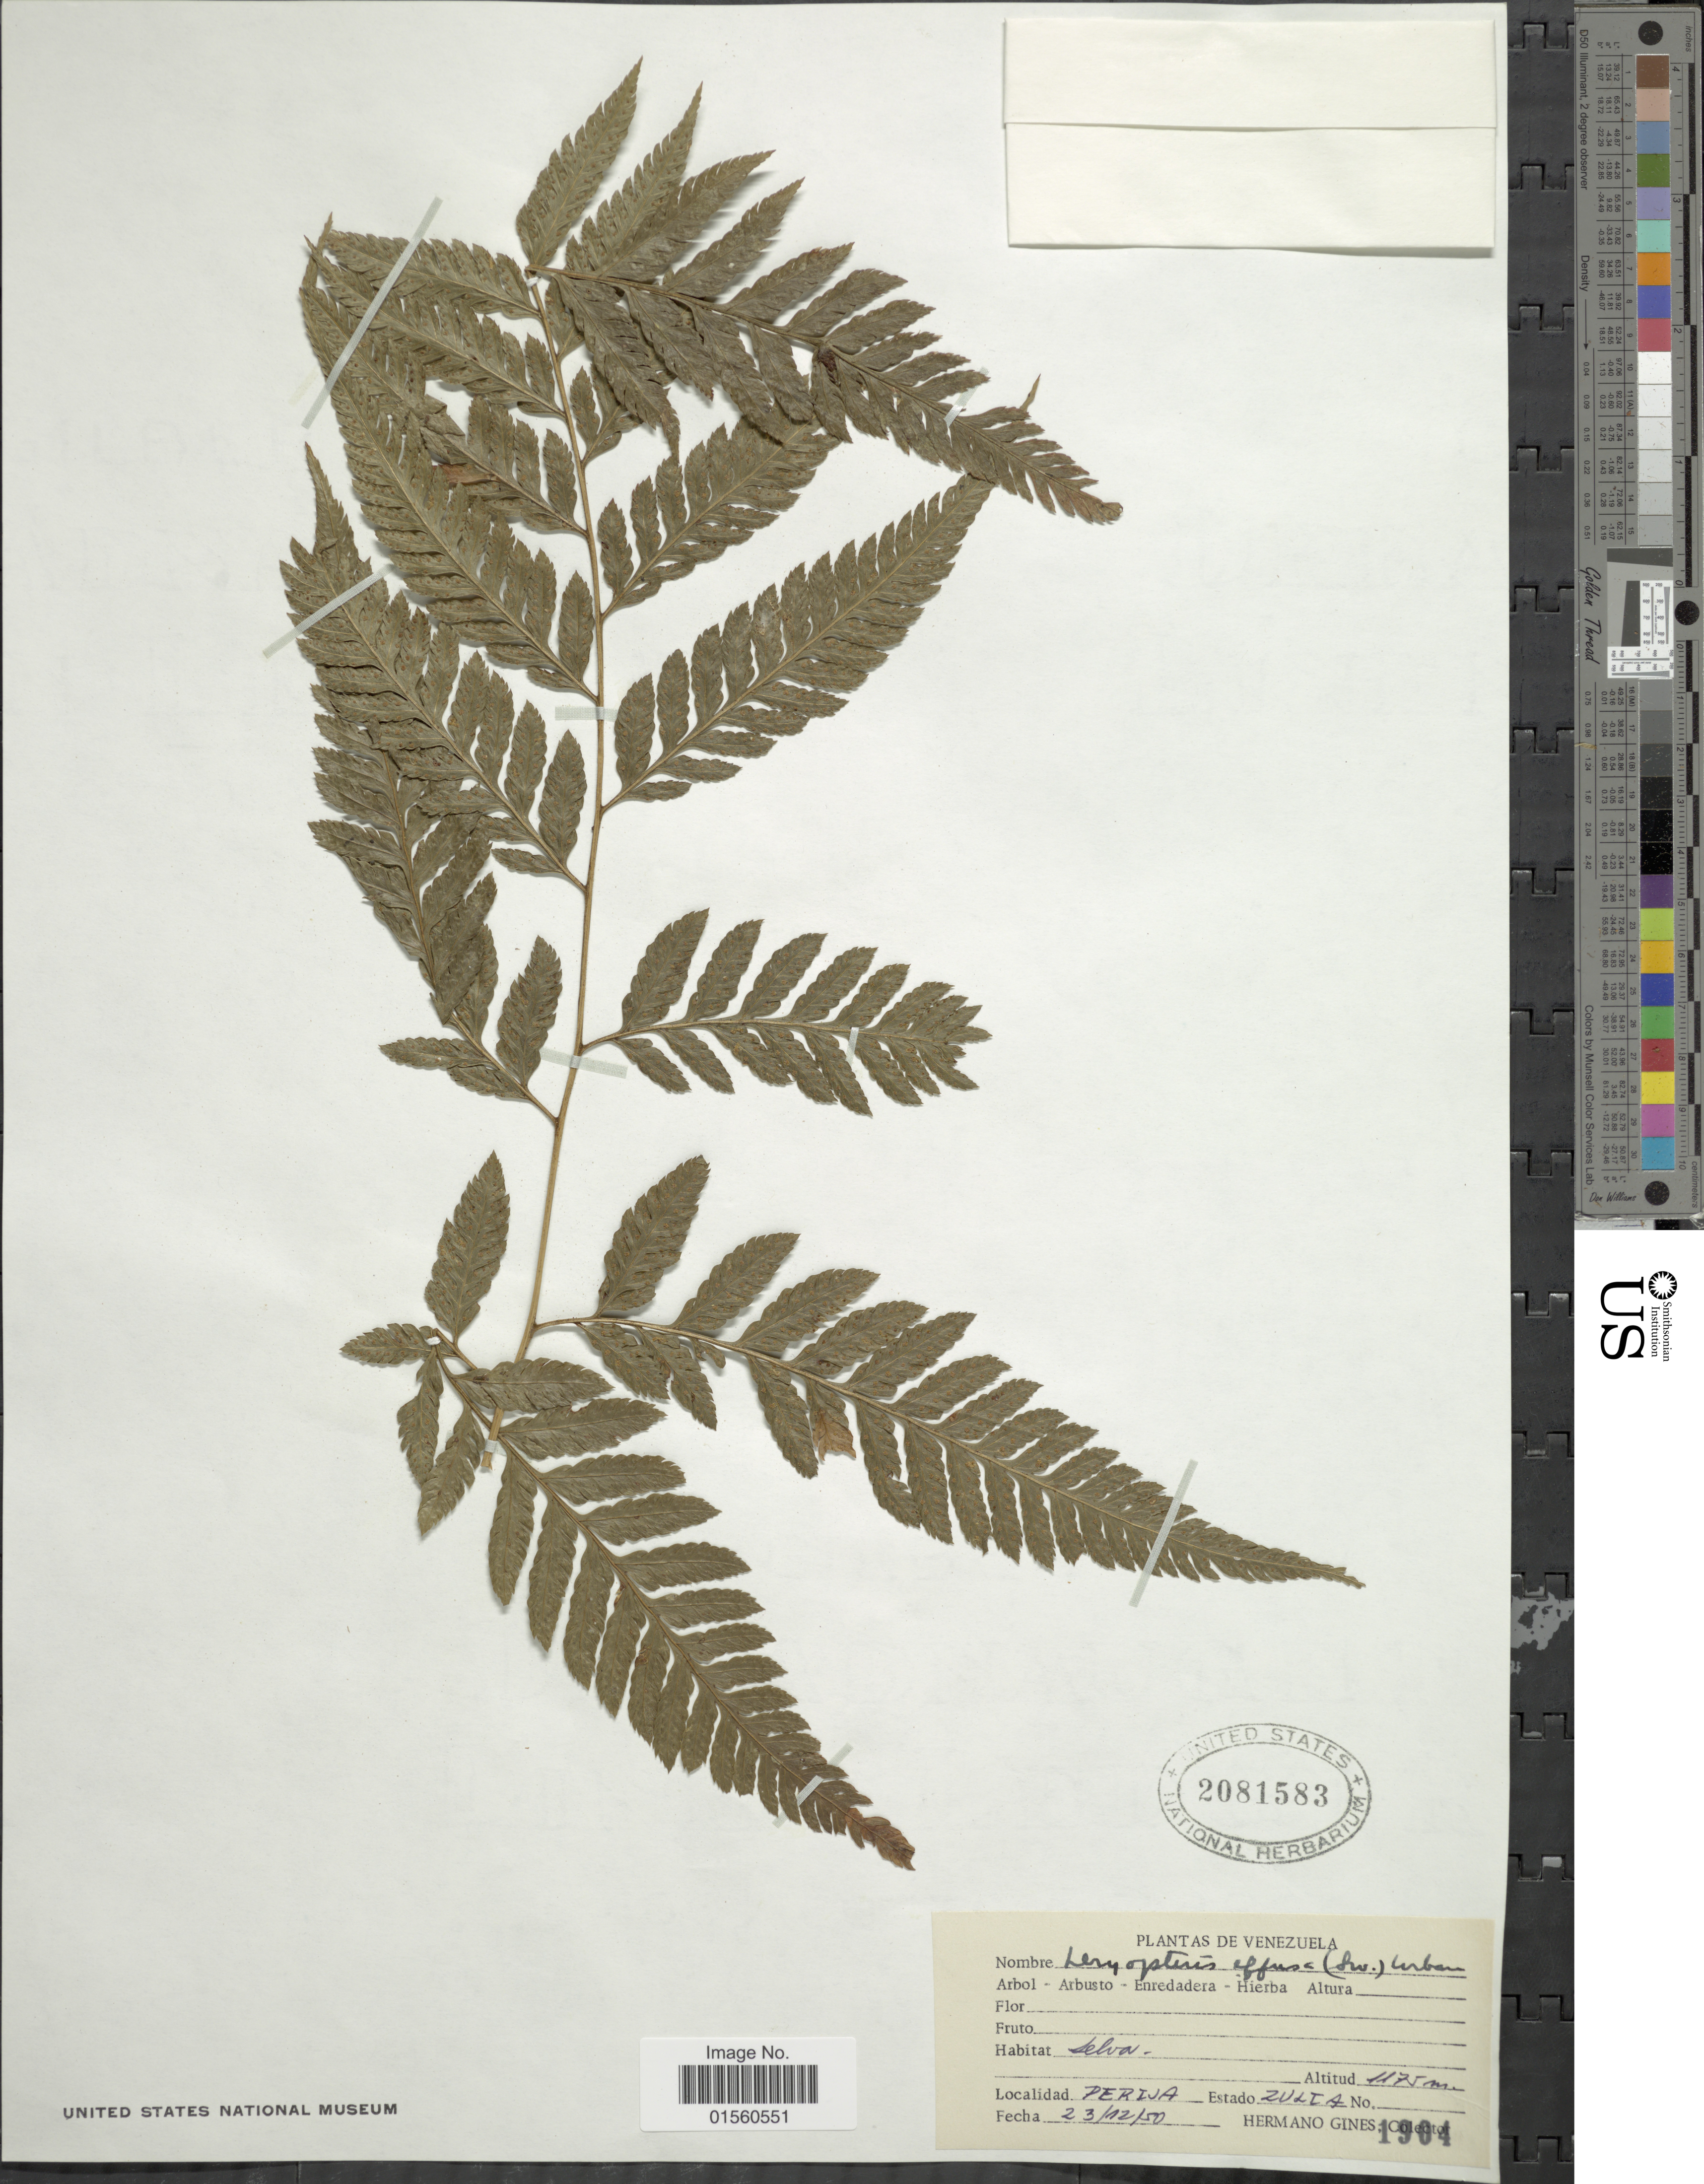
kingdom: Plantae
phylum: Tracheophyta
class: Polypodiopsida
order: Polypodiales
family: Dryopteridaceae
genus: Parapolystichum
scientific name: Parapolystichum effusum var. effusum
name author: (Sw.) Ching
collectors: Bro. Gines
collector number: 1904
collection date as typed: Transcribed d/m/y: 23/12/50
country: Venezuela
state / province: Zulia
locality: Perija, Estado Zulia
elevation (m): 1175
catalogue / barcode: US 2081583